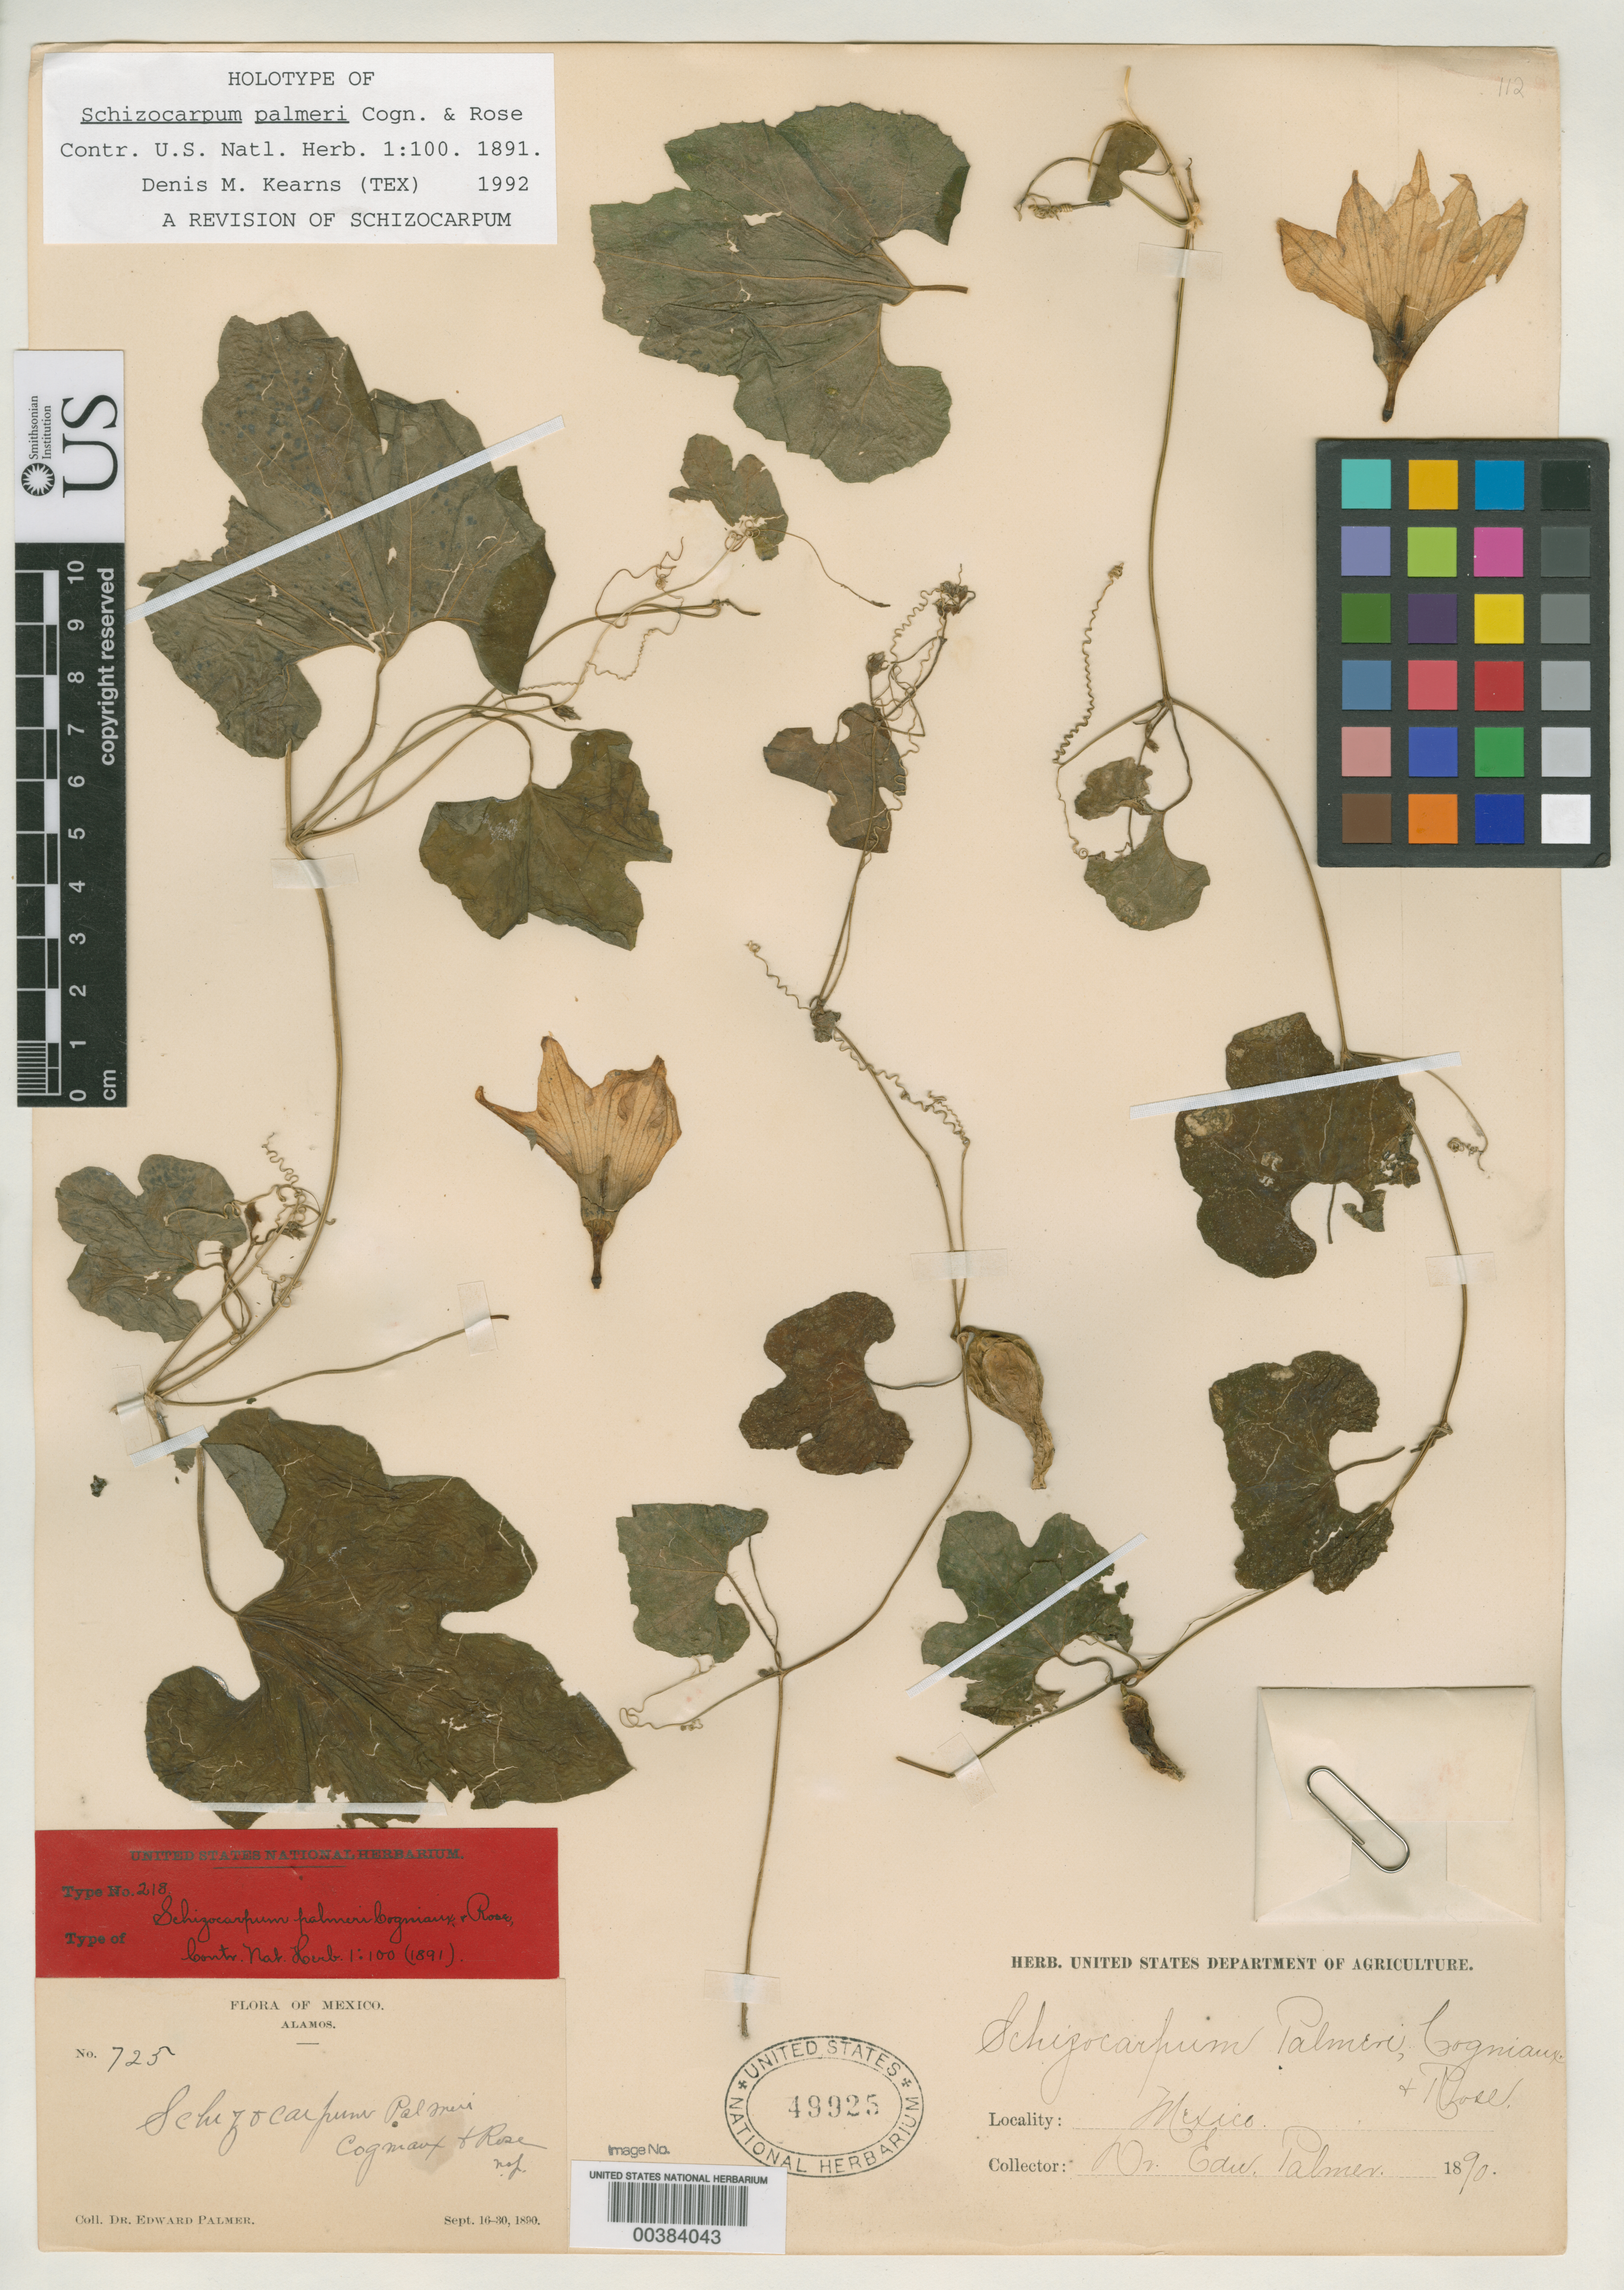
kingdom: Plantae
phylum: Tracheophyta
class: Magnoliopsida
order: Cucurbitales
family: Cucurbitaceae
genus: Schizocarpum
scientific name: Schizocarpum palmeri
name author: Cogn. & Rose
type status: Holotype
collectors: E. Palmer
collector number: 725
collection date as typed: Sept. 16-30, 1890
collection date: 1890-09-16/1890-09-30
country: Mexico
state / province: Sonora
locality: Alamos.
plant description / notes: Protologue cites collection date of Sept. 16-30, 1890. Some duplicates at US with same collection number bear a date of March 25-April 8, 1890 and are dubiously type material.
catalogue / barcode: US 49925